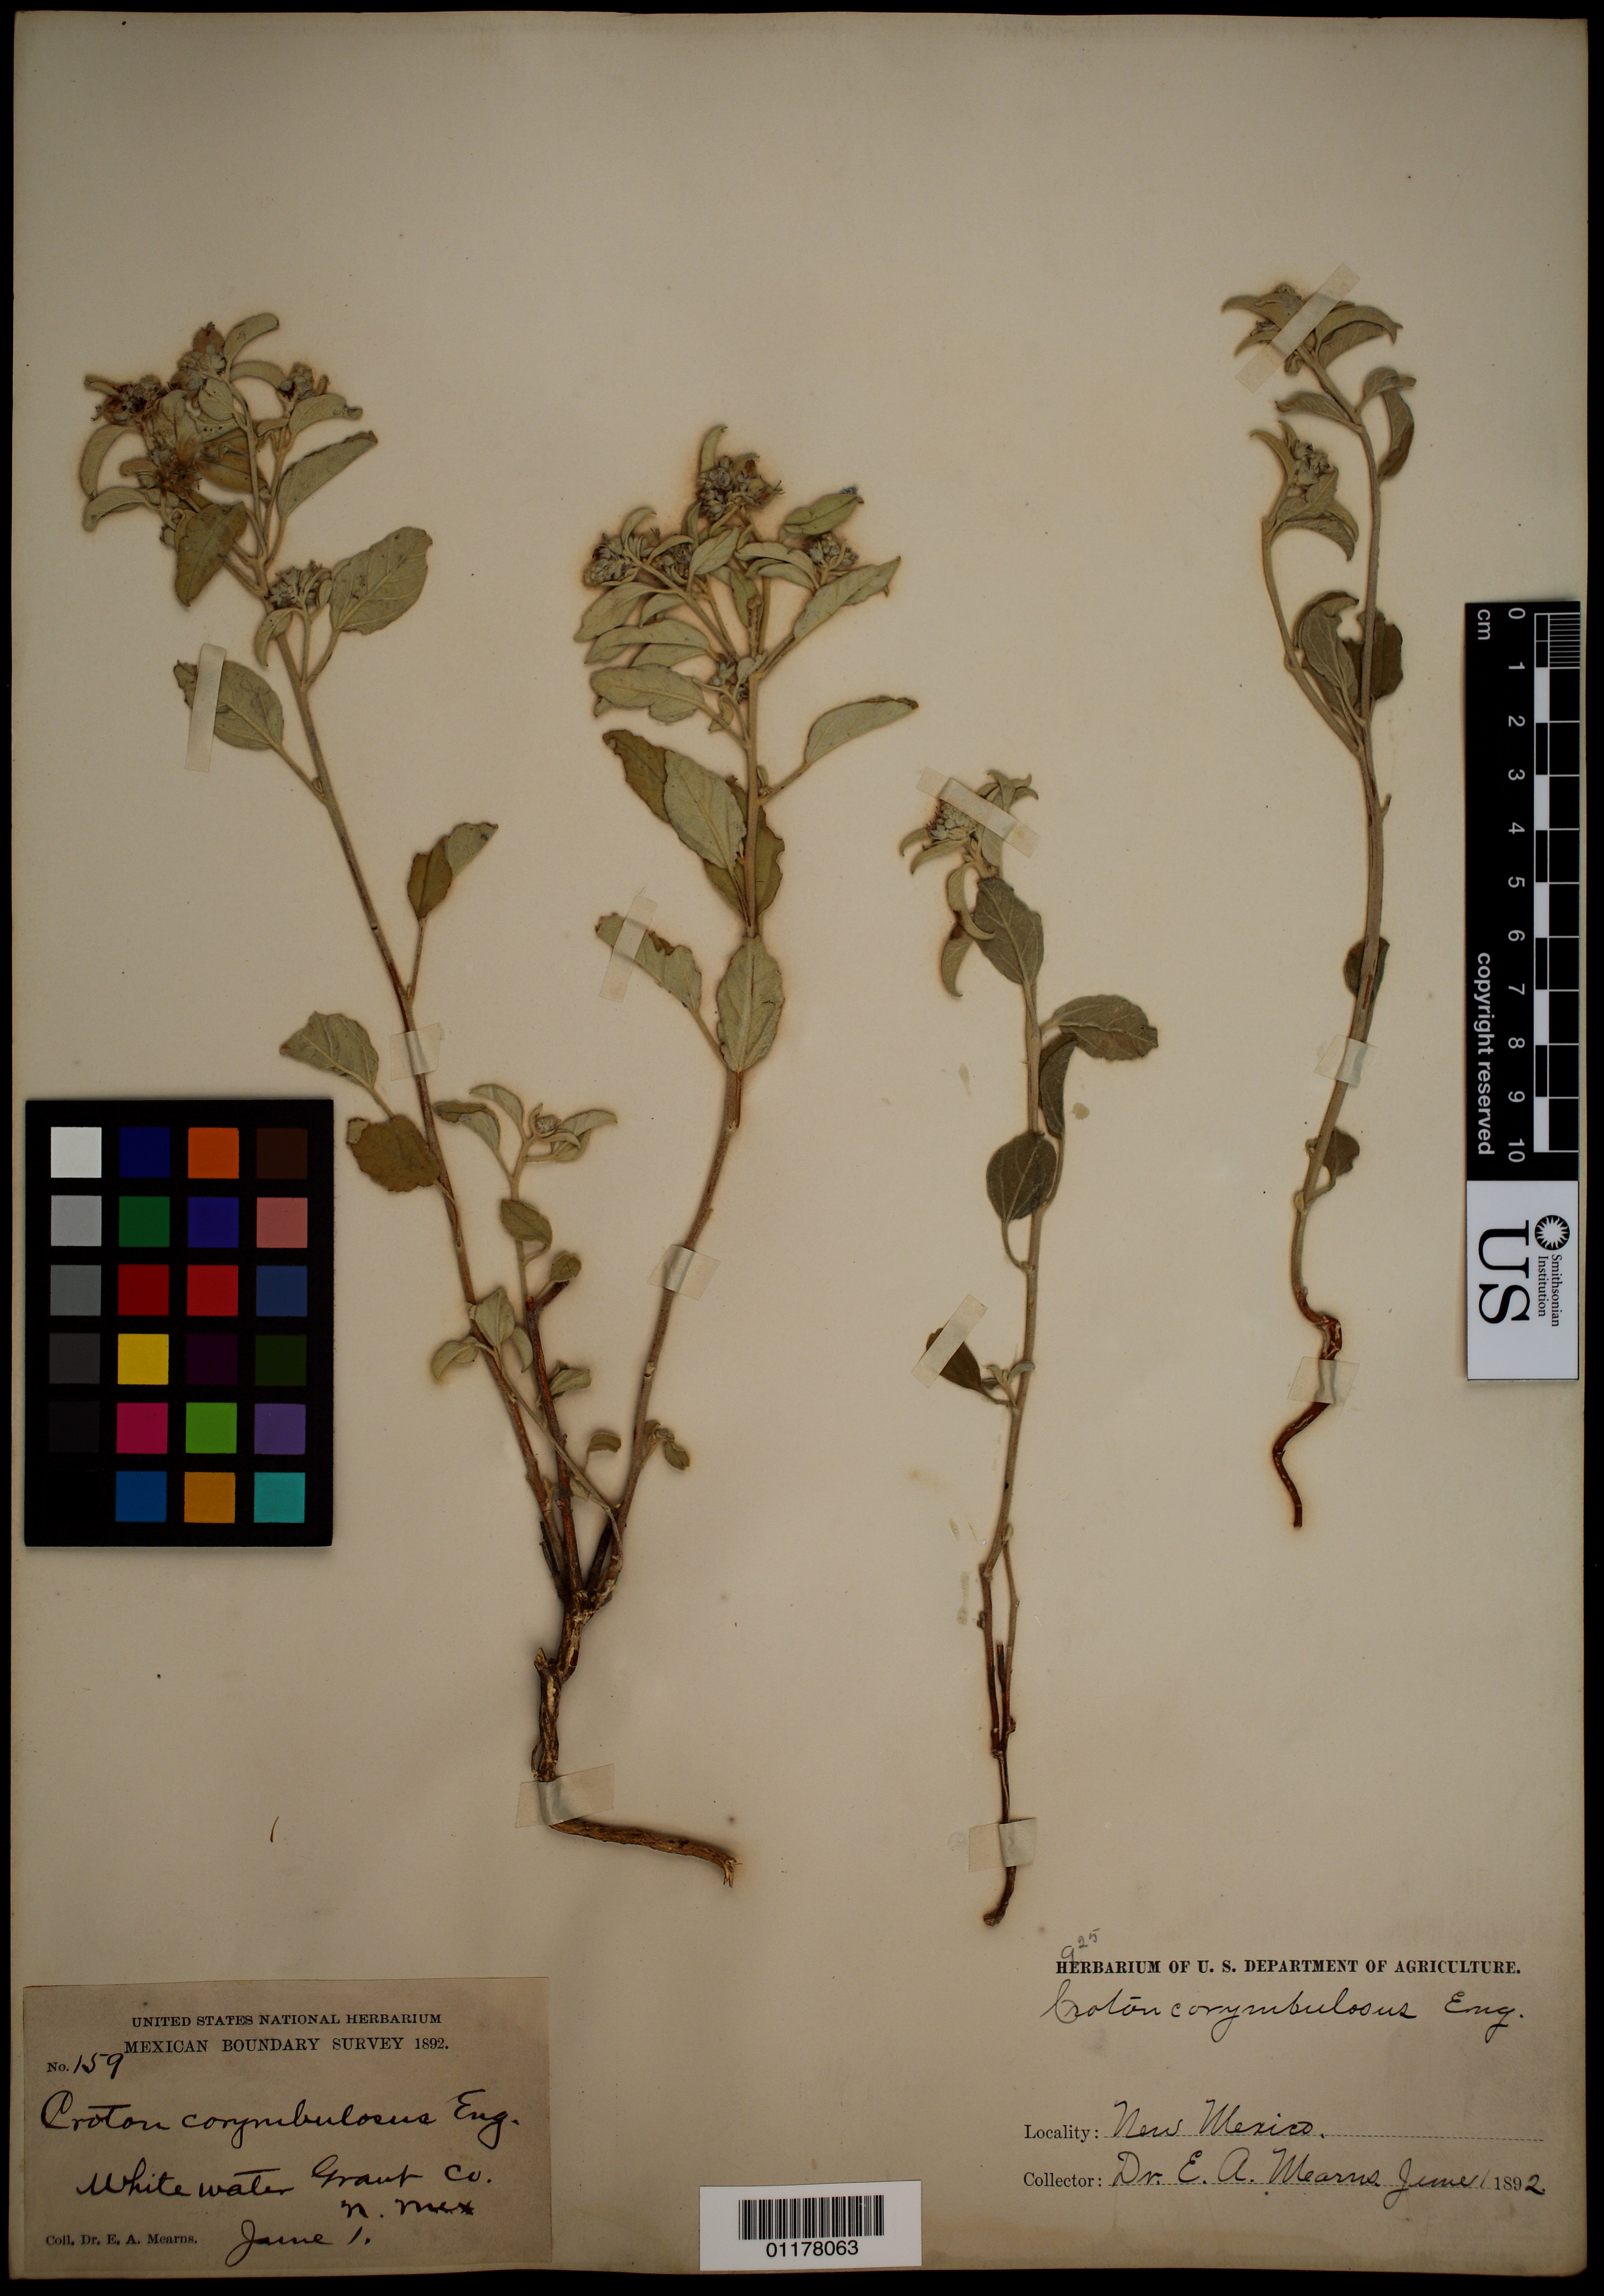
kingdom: Plantae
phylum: Tracheophyta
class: Magnoliopsida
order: Malpighiales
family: Euphorbiaceae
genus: Croton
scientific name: Croton corymbulosus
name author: Engelm.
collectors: E. A. Mearns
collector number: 159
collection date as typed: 01 Jun 1892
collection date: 1892-06-01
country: United States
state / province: New Mexico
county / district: Grant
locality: White water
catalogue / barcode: US 1